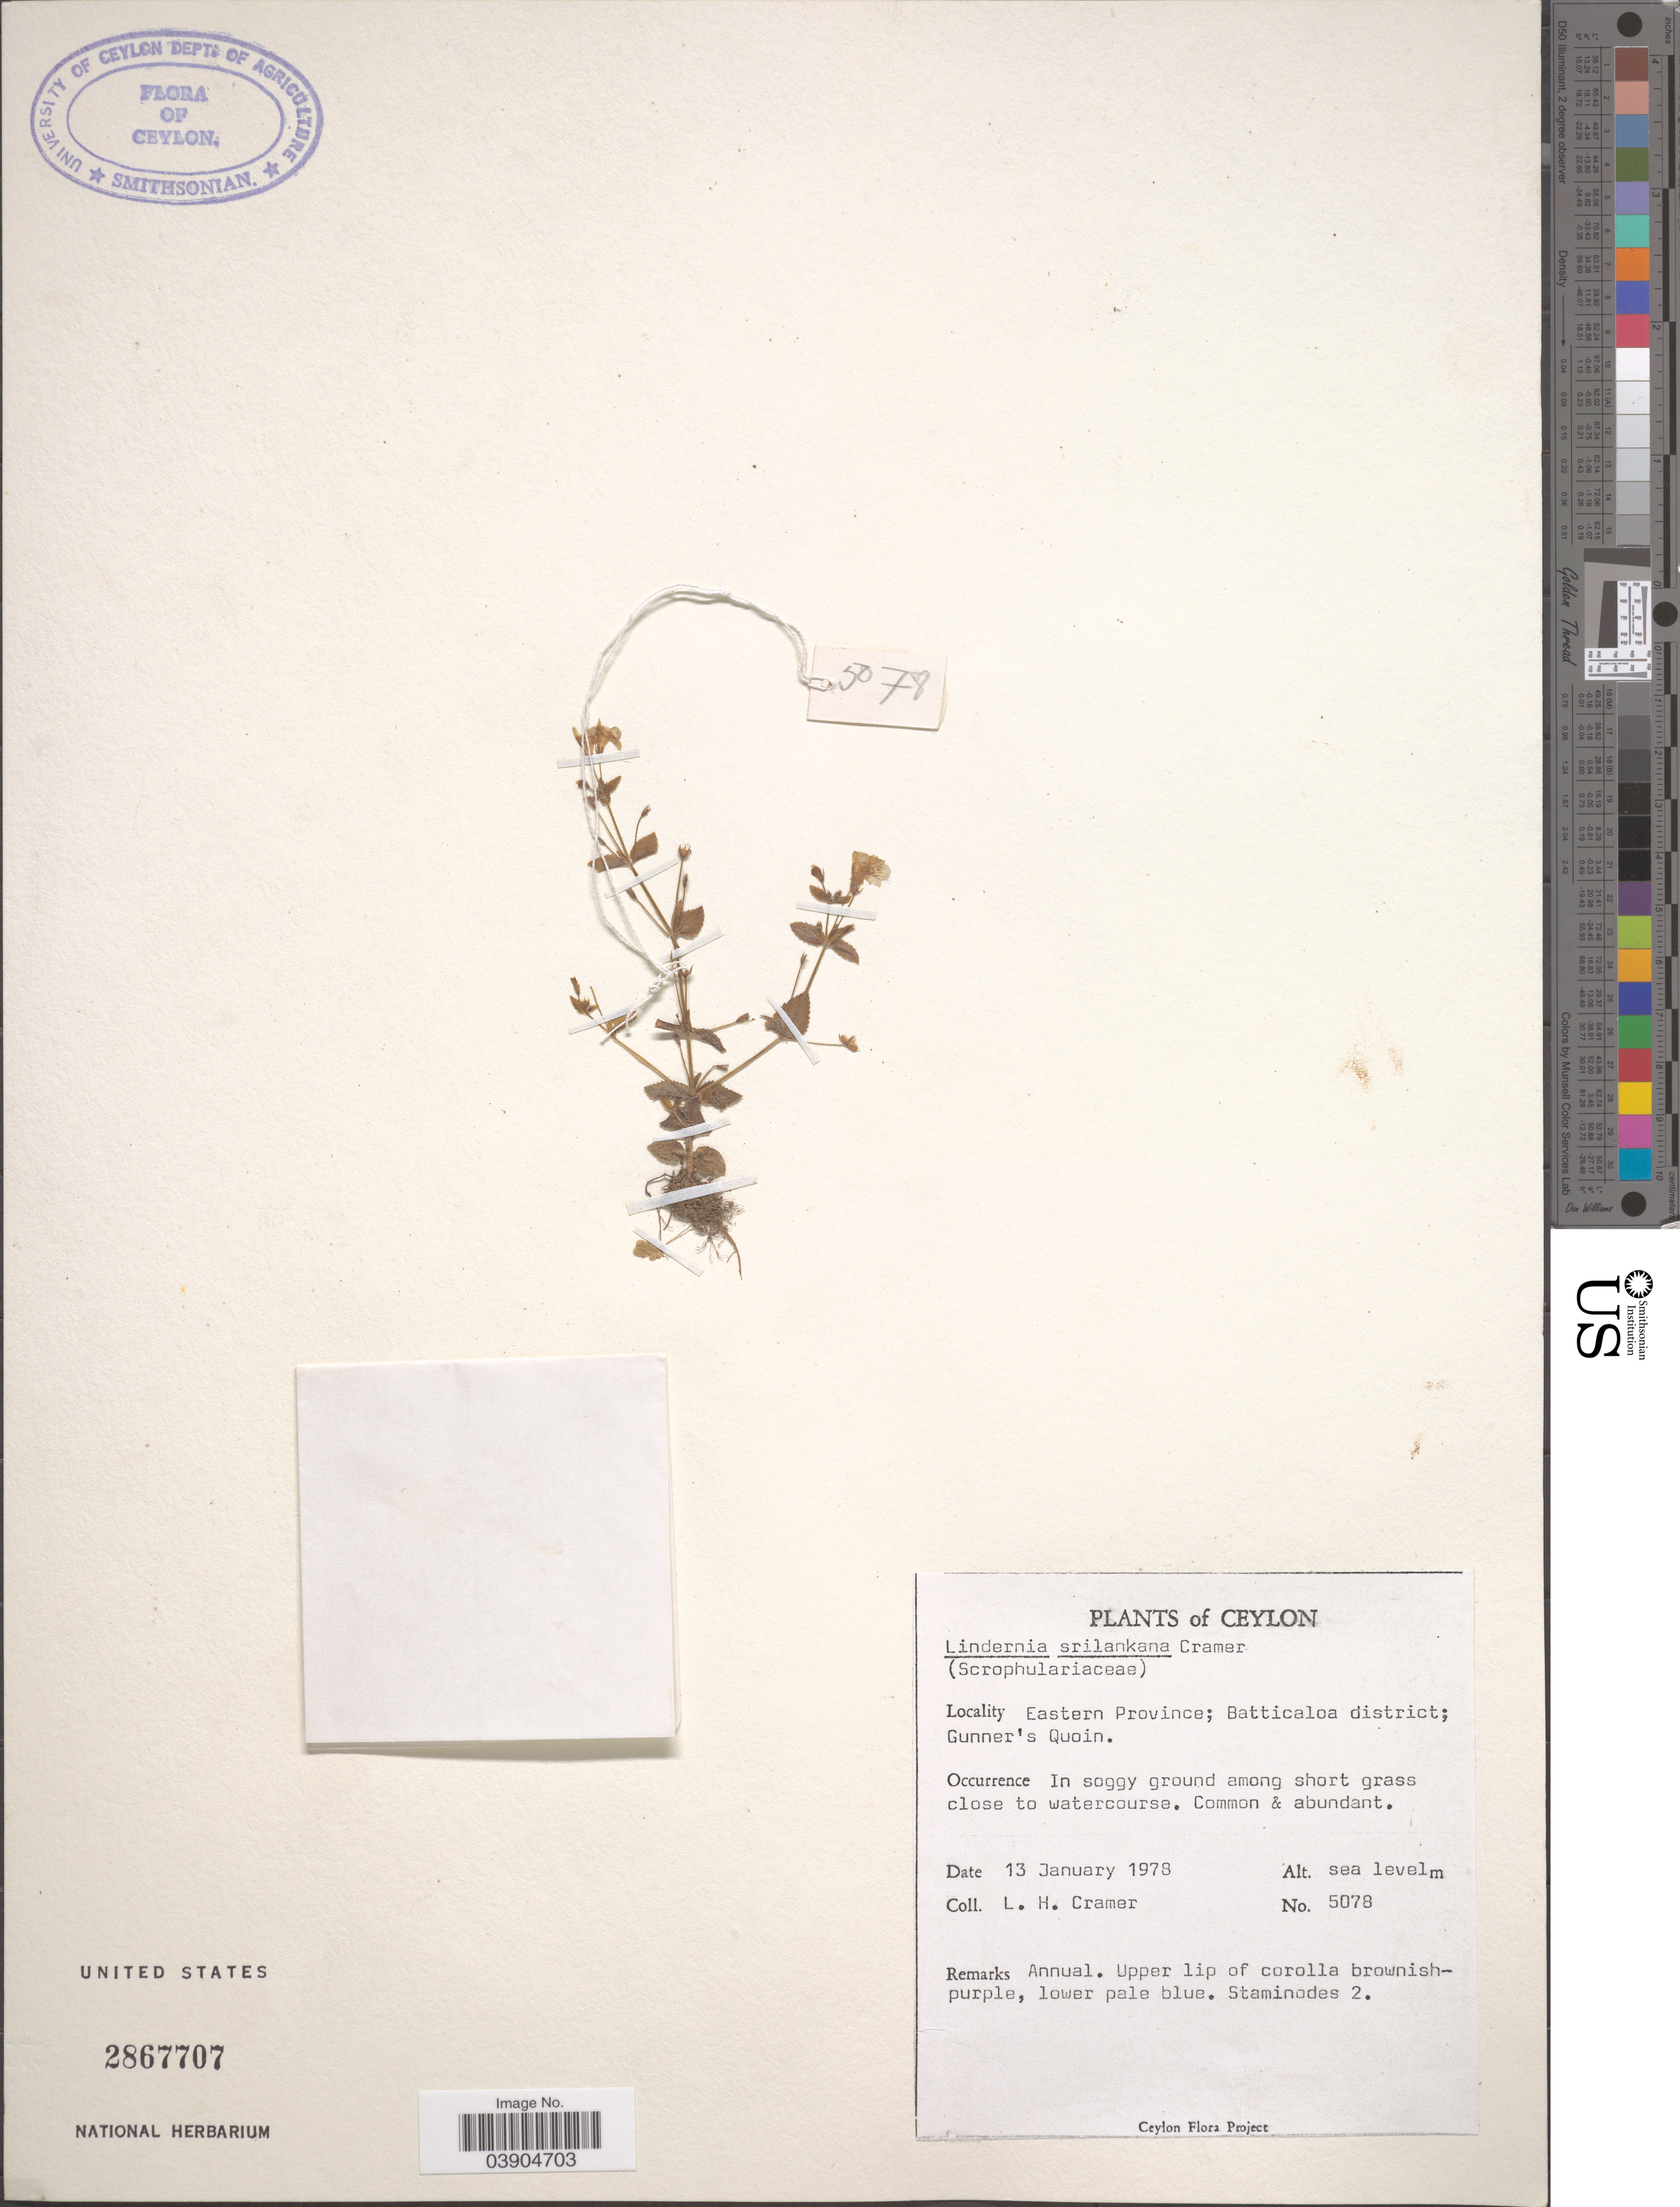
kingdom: Plantae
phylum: Tracheophyta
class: Magnoliopsida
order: Lamiales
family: Linderniaceae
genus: Lindernia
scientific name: Lindernia srilankana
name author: L.H. Cramer & Philcox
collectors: L. H. Cramer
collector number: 5078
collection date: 1978-01-13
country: Sri Lanka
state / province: Eastern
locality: Ceylon. Batticaloa district; Gunner's Quoin.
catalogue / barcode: US 2867707